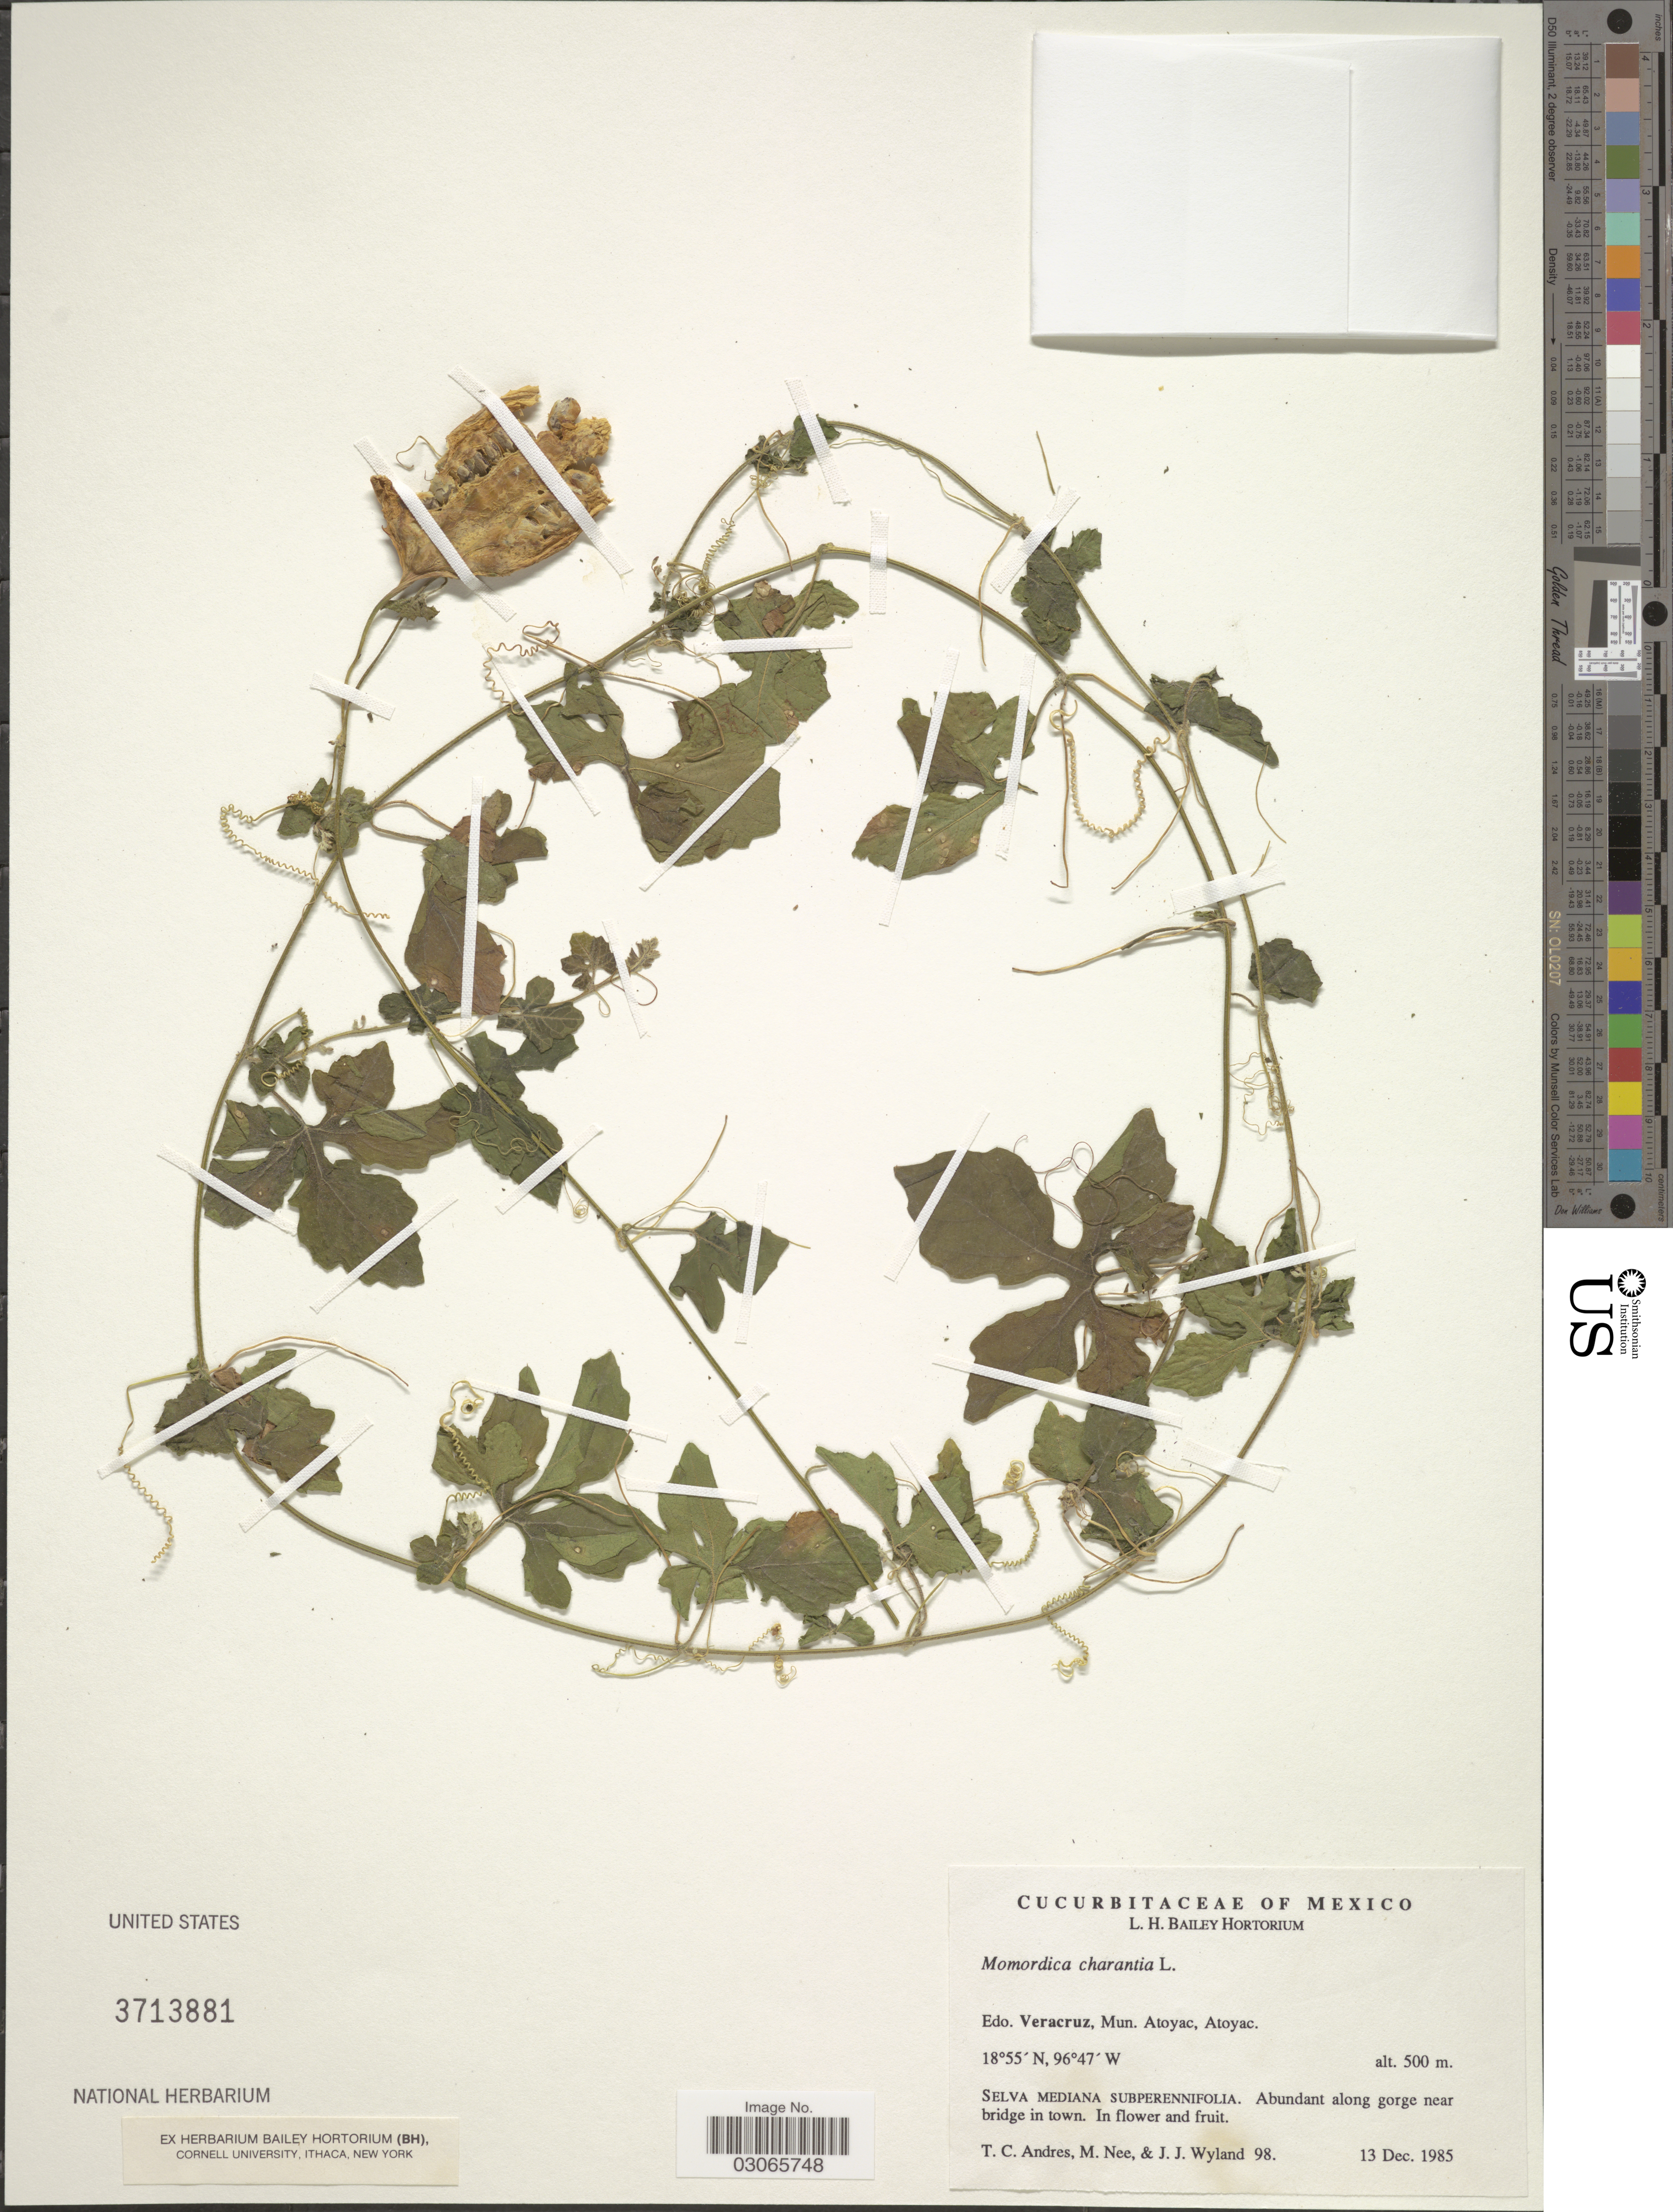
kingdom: Plantae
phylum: Tracheophyta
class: Magnoliopsida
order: Cucurbitales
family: Cucurbitaceae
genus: Momordica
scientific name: Momordica charantia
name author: L.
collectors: T. C. Andres, M. Nee & J. J. Wyland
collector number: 98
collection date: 1985-12-13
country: Mexico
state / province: Veracruz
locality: Mun. Atoyac, Atoyac.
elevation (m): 500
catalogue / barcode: US 3713881